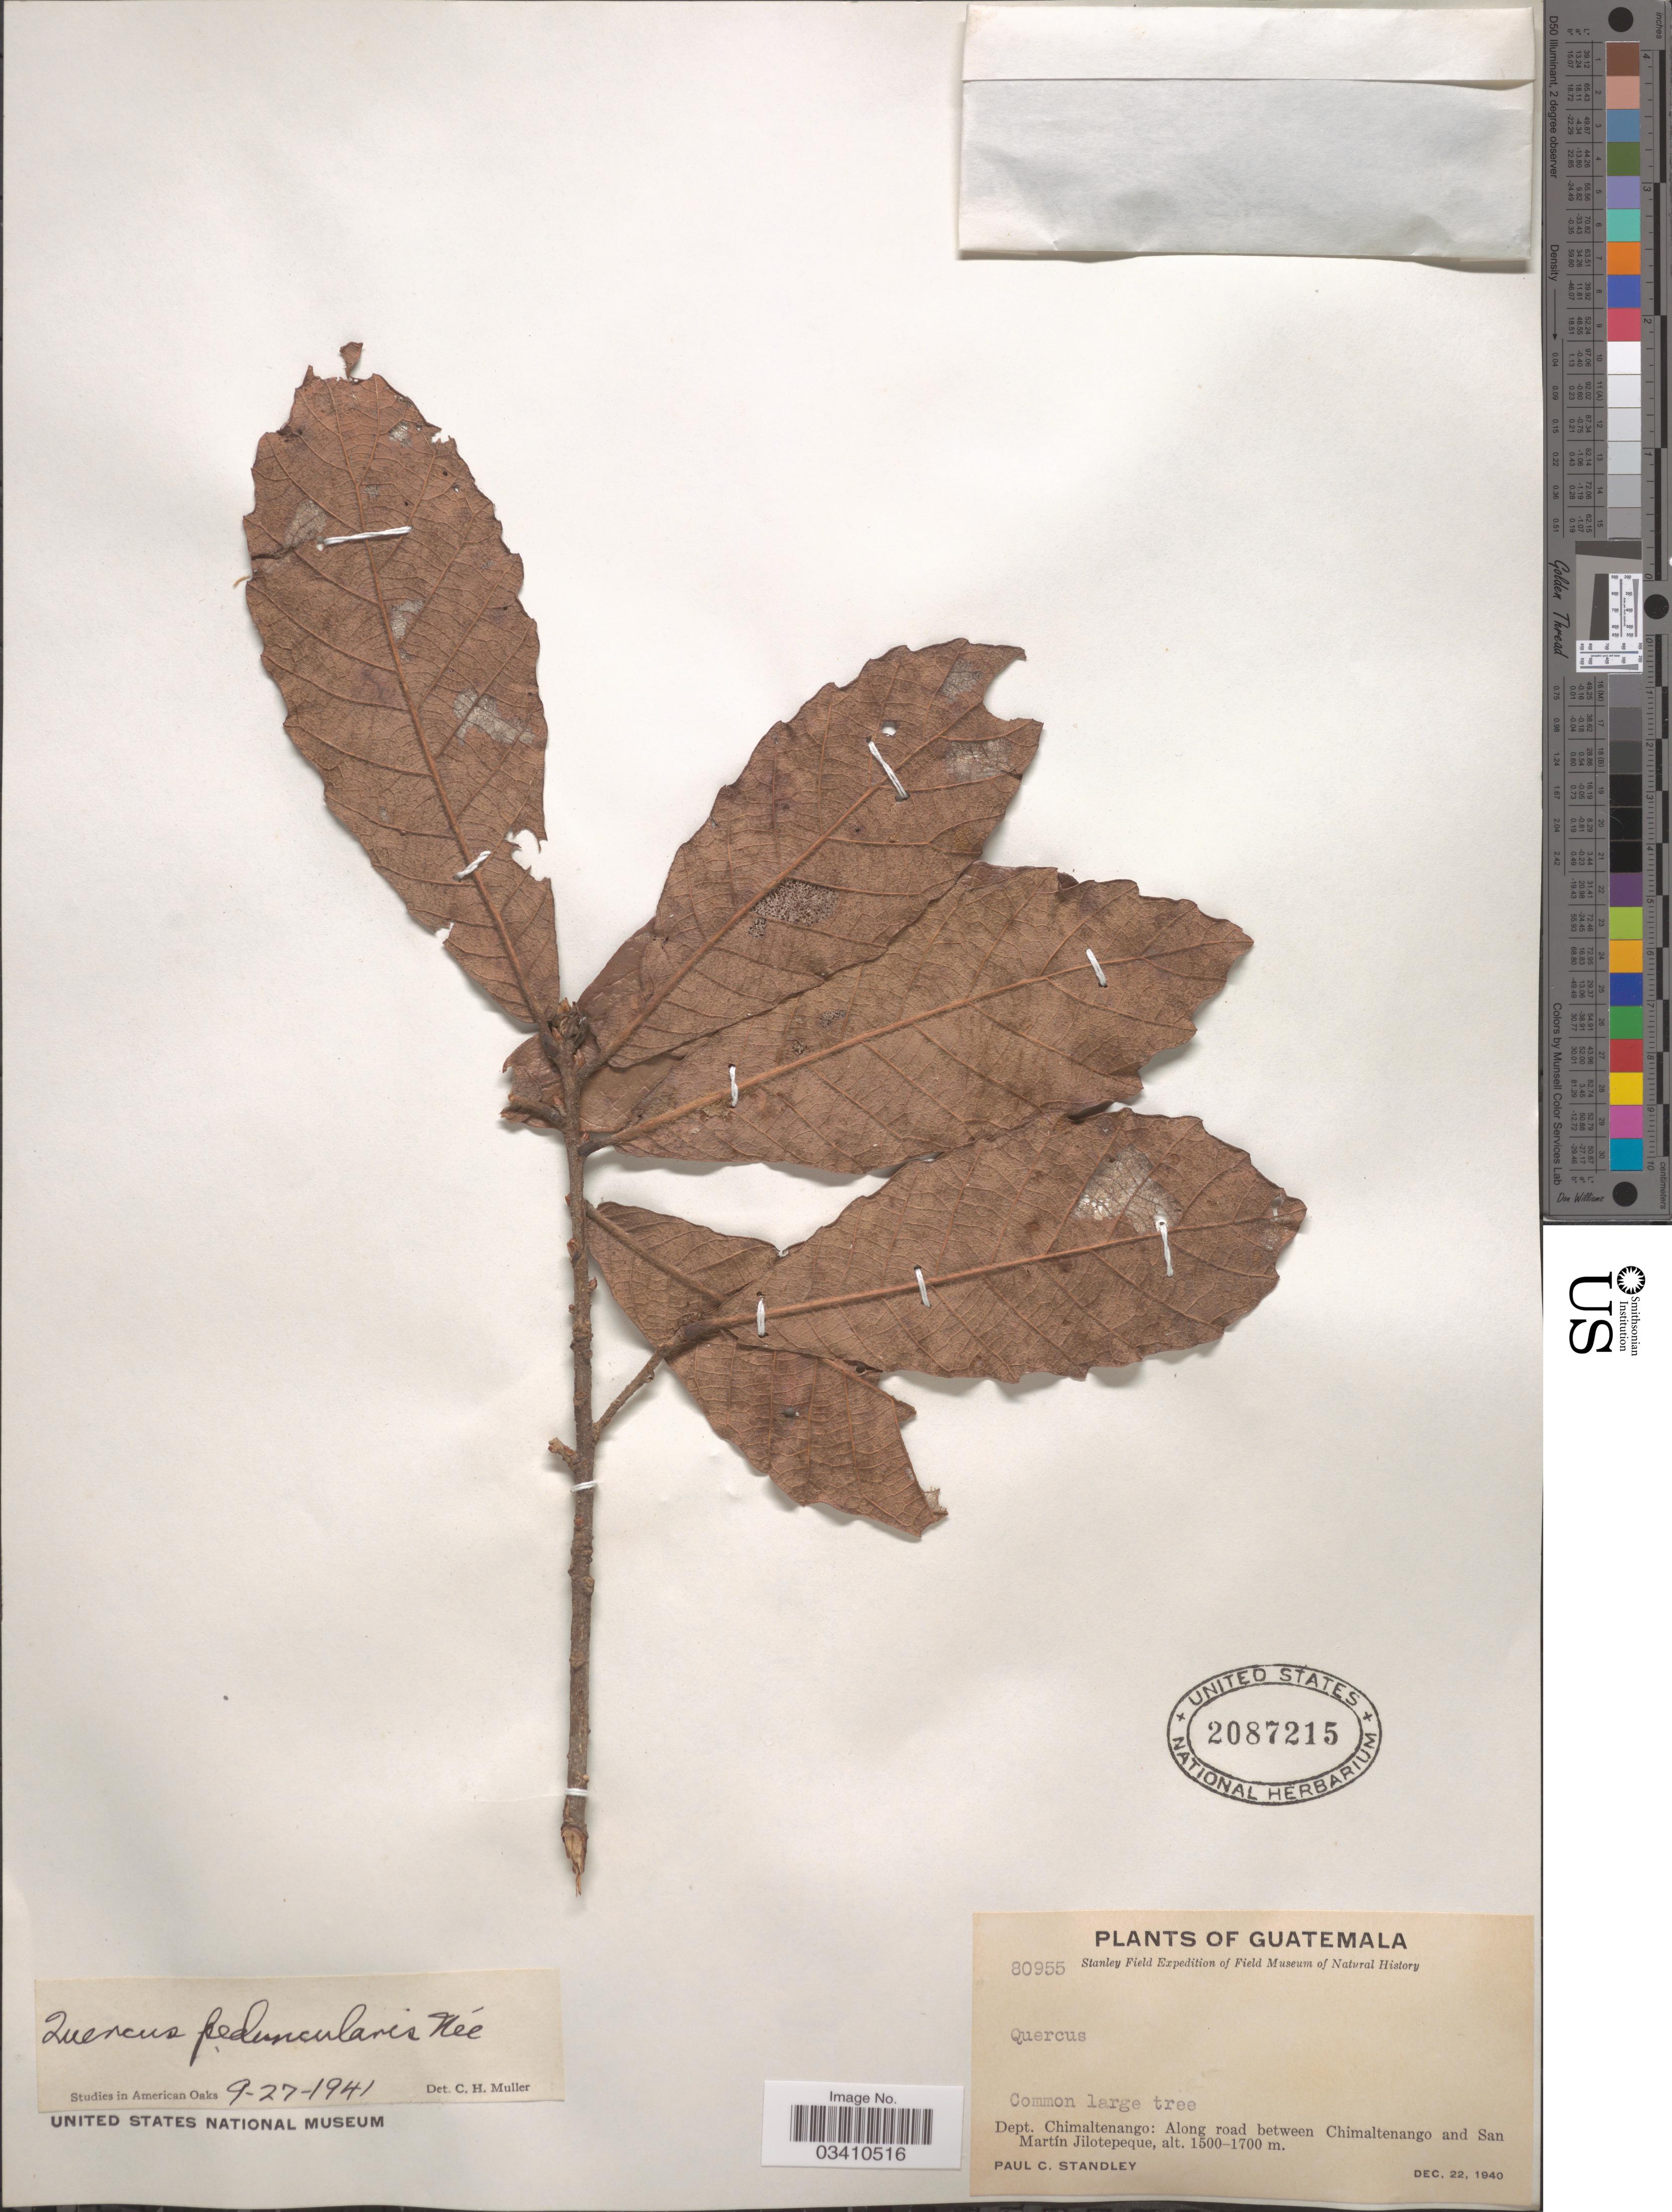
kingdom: Plantae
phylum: Tracheophyta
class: Magnoliopsida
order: Fagales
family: Fagaceae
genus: Quercus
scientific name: Quercus peduncularis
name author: Née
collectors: P. C. Standley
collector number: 80955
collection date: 1940-12-22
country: Guatemala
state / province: Chimaltenango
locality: Dept. Chimaltenango: Along road between Chimaltenango and San Martín Jilotepeque.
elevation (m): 1500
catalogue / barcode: US 2087215